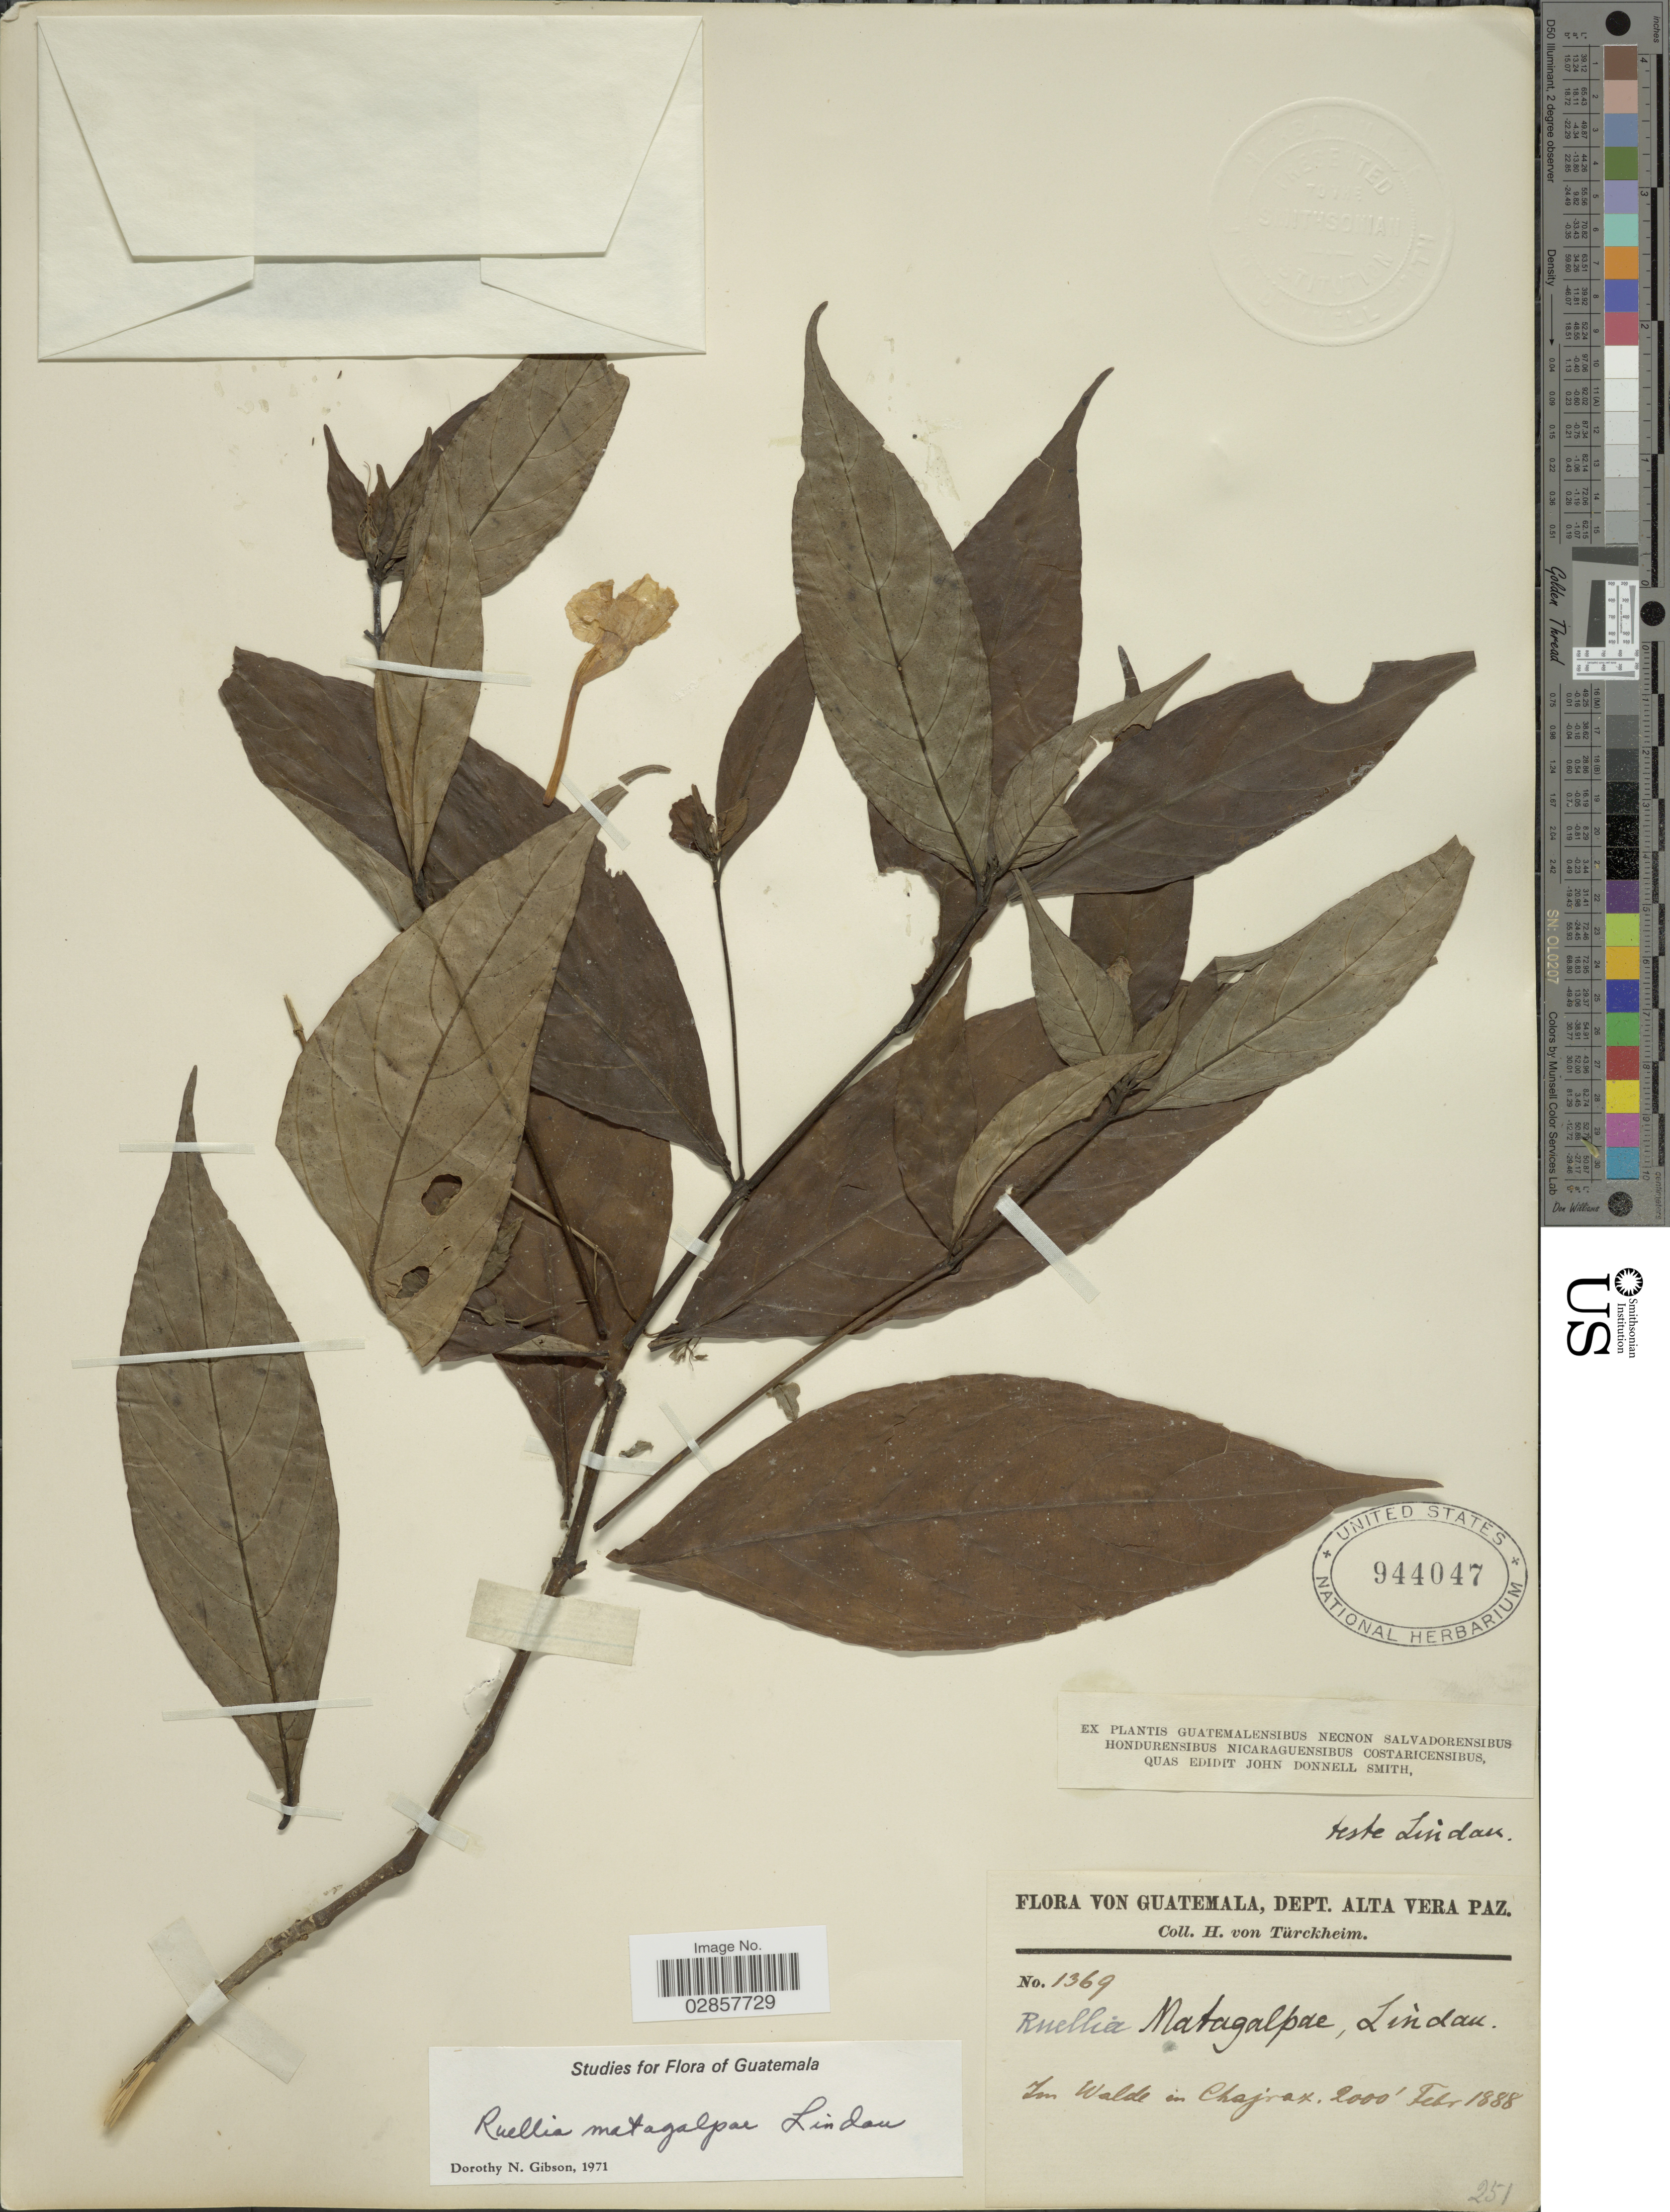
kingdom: Plantae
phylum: Tracheophyta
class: Magnoliopsida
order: Lamiales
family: Acanthaceae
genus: Ruellia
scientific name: Ruellia matagalpae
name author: Lindau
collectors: H. von Türckheim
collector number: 1369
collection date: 1888-02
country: Guatemala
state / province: Alta Verapaz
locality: Dept. Alta Vera Paz, In Walde in Chajrax.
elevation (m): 610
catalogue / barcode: US 944047